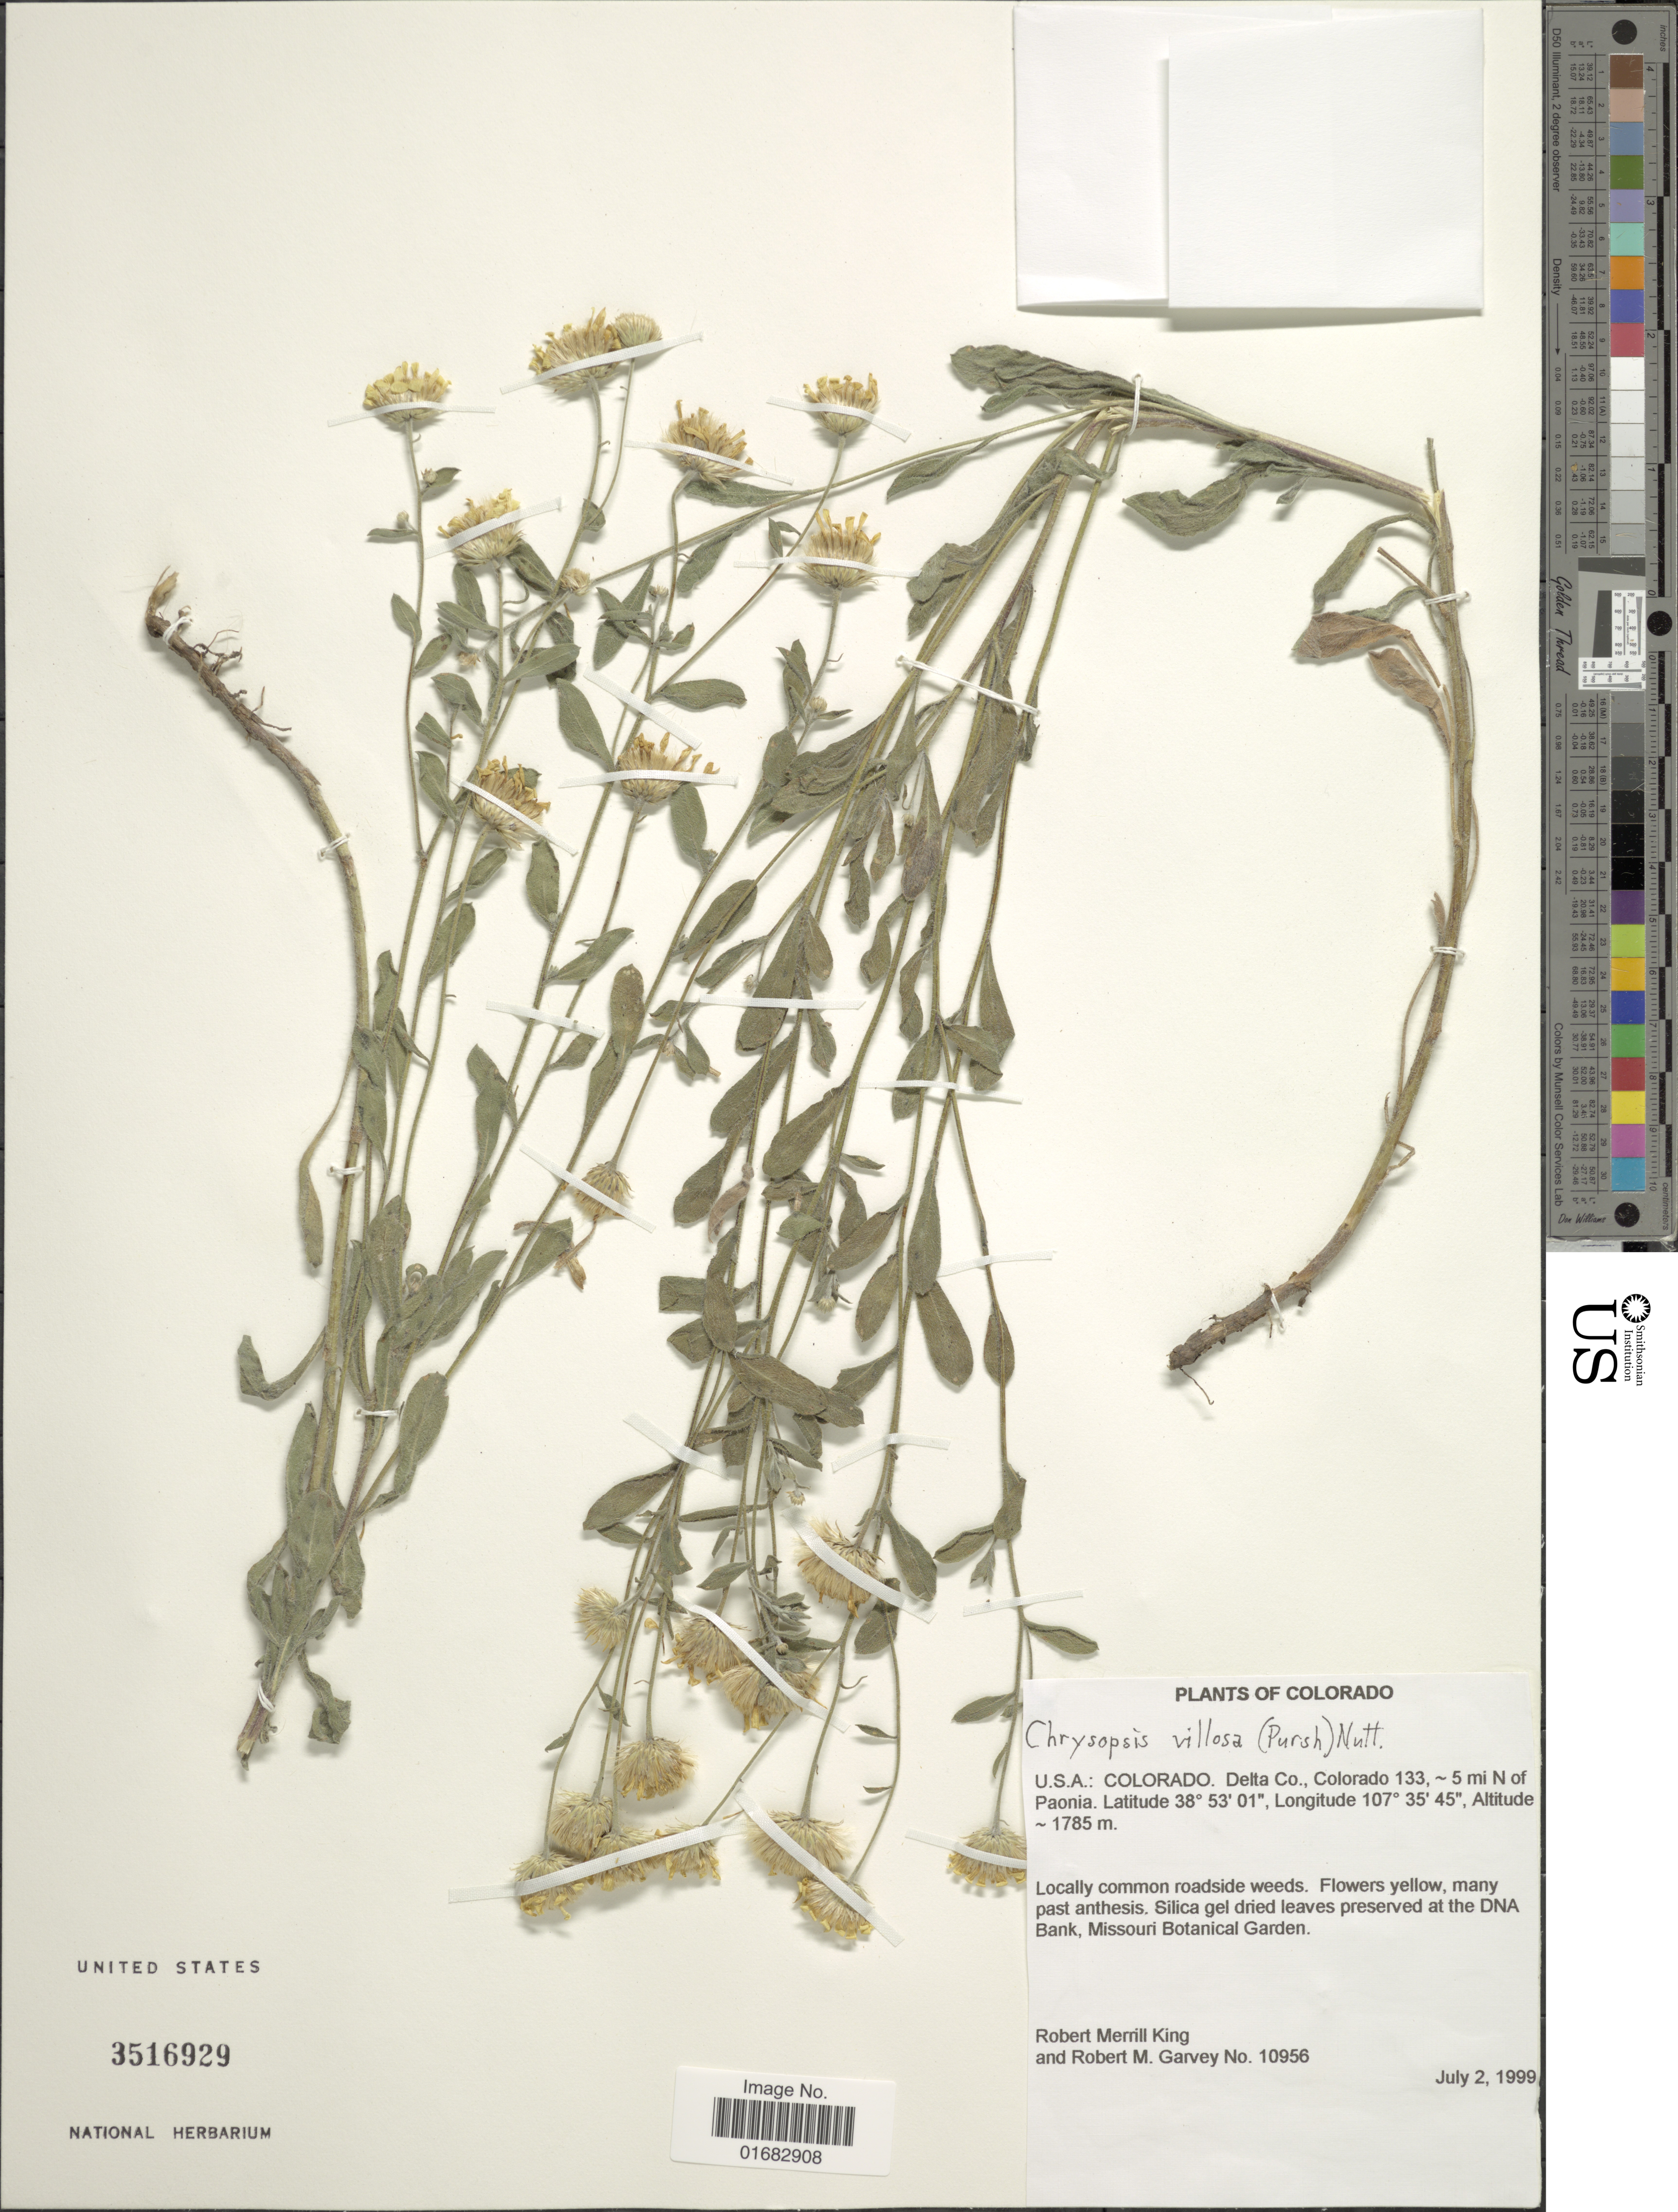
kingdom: Plantae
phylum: Tracheophyta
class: Magnoliopsida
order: Asterales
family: Asteraceae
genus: Heterotheca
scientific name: Heterotheca villosa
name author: (Pursh) Shinners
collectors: R. M. King & R. Garvey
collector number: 10956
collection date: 1999-07-02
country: United States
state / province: Colorado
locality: Delta Co., Colorado 133, 5 mi N of Paonia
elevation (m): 1785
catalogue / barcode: US 3516929